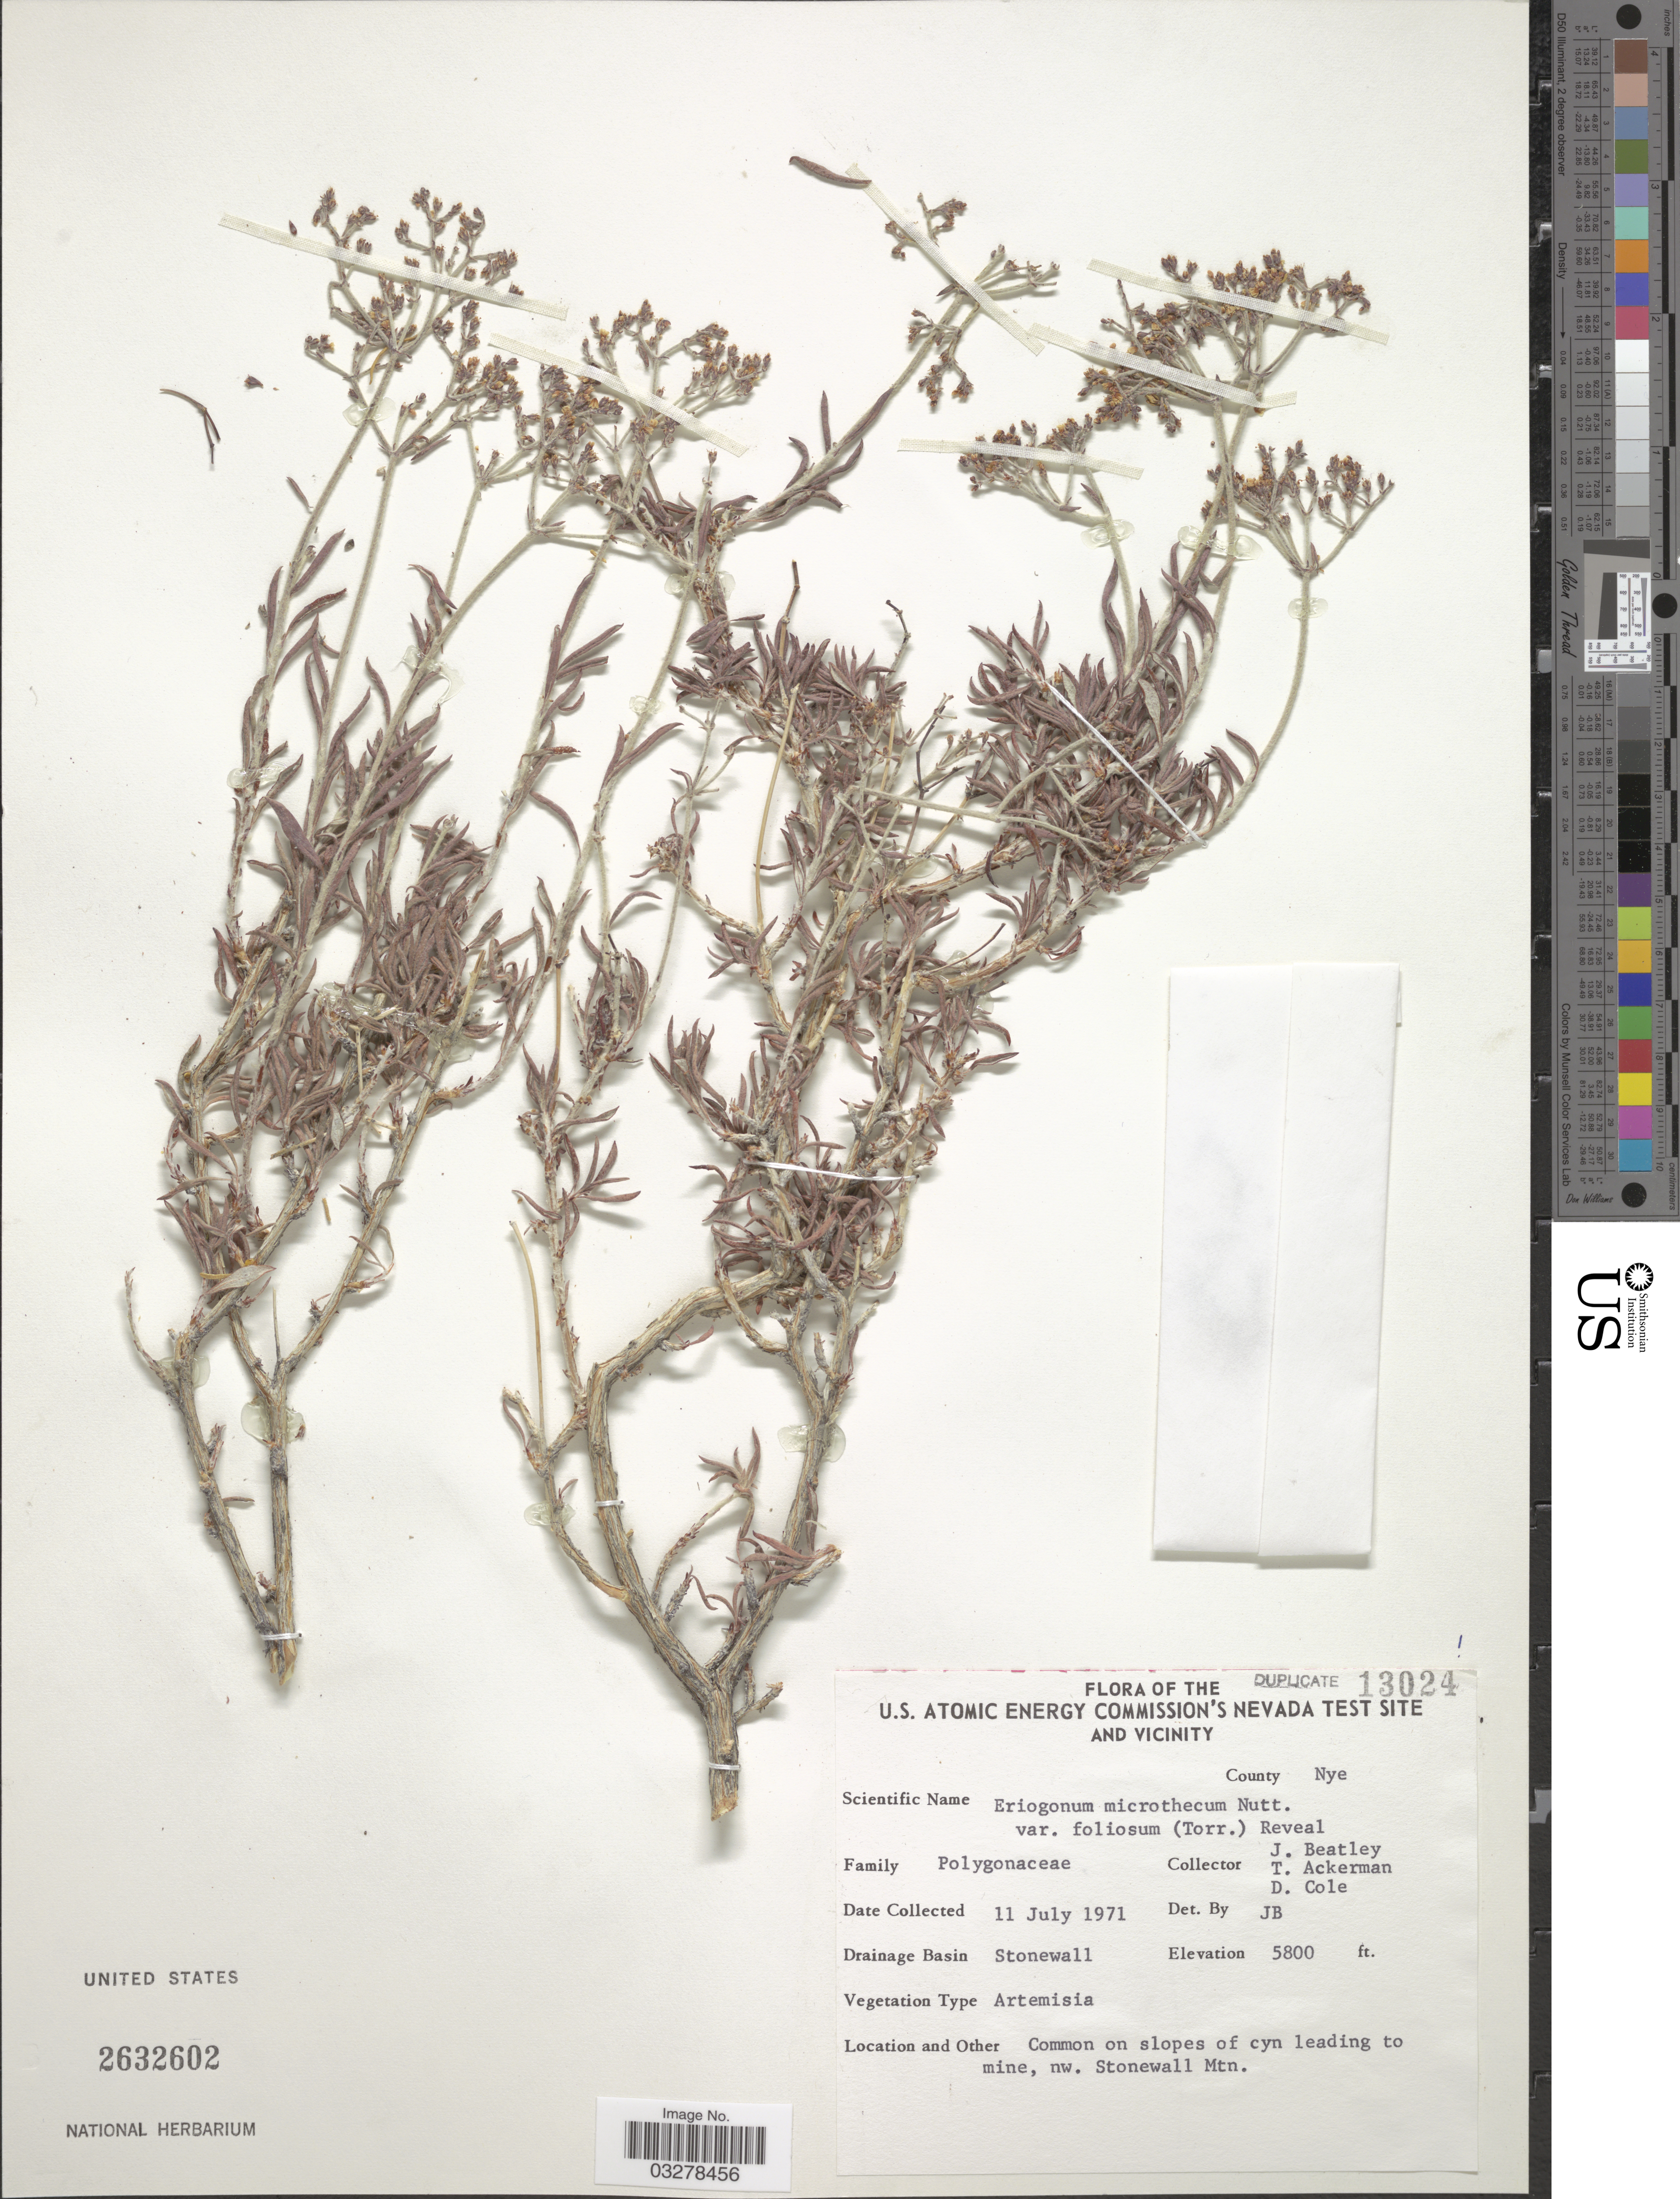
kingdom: Plantae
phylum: Tracheophyta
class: Magnoliopsida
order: Caryophyllales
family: Polygonaceae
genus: Eriogonum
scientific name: Eriogonum microtheca var. foliosum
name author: (Torr. & A. Gray) Reveal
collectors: J. C. Beatley, T. Ackerman & D. Cole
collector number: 13024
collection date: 1971-07-11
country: United States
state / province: Nevada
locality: U.S. Atomic Energy Commission's Nevada Test Site and Vicinity. County Nye. Drainage Basin Stonewall. Common on slopes of cyn leading to mine, nw. Stonewall Mtn.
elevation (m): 1768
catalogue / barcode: US 2632602